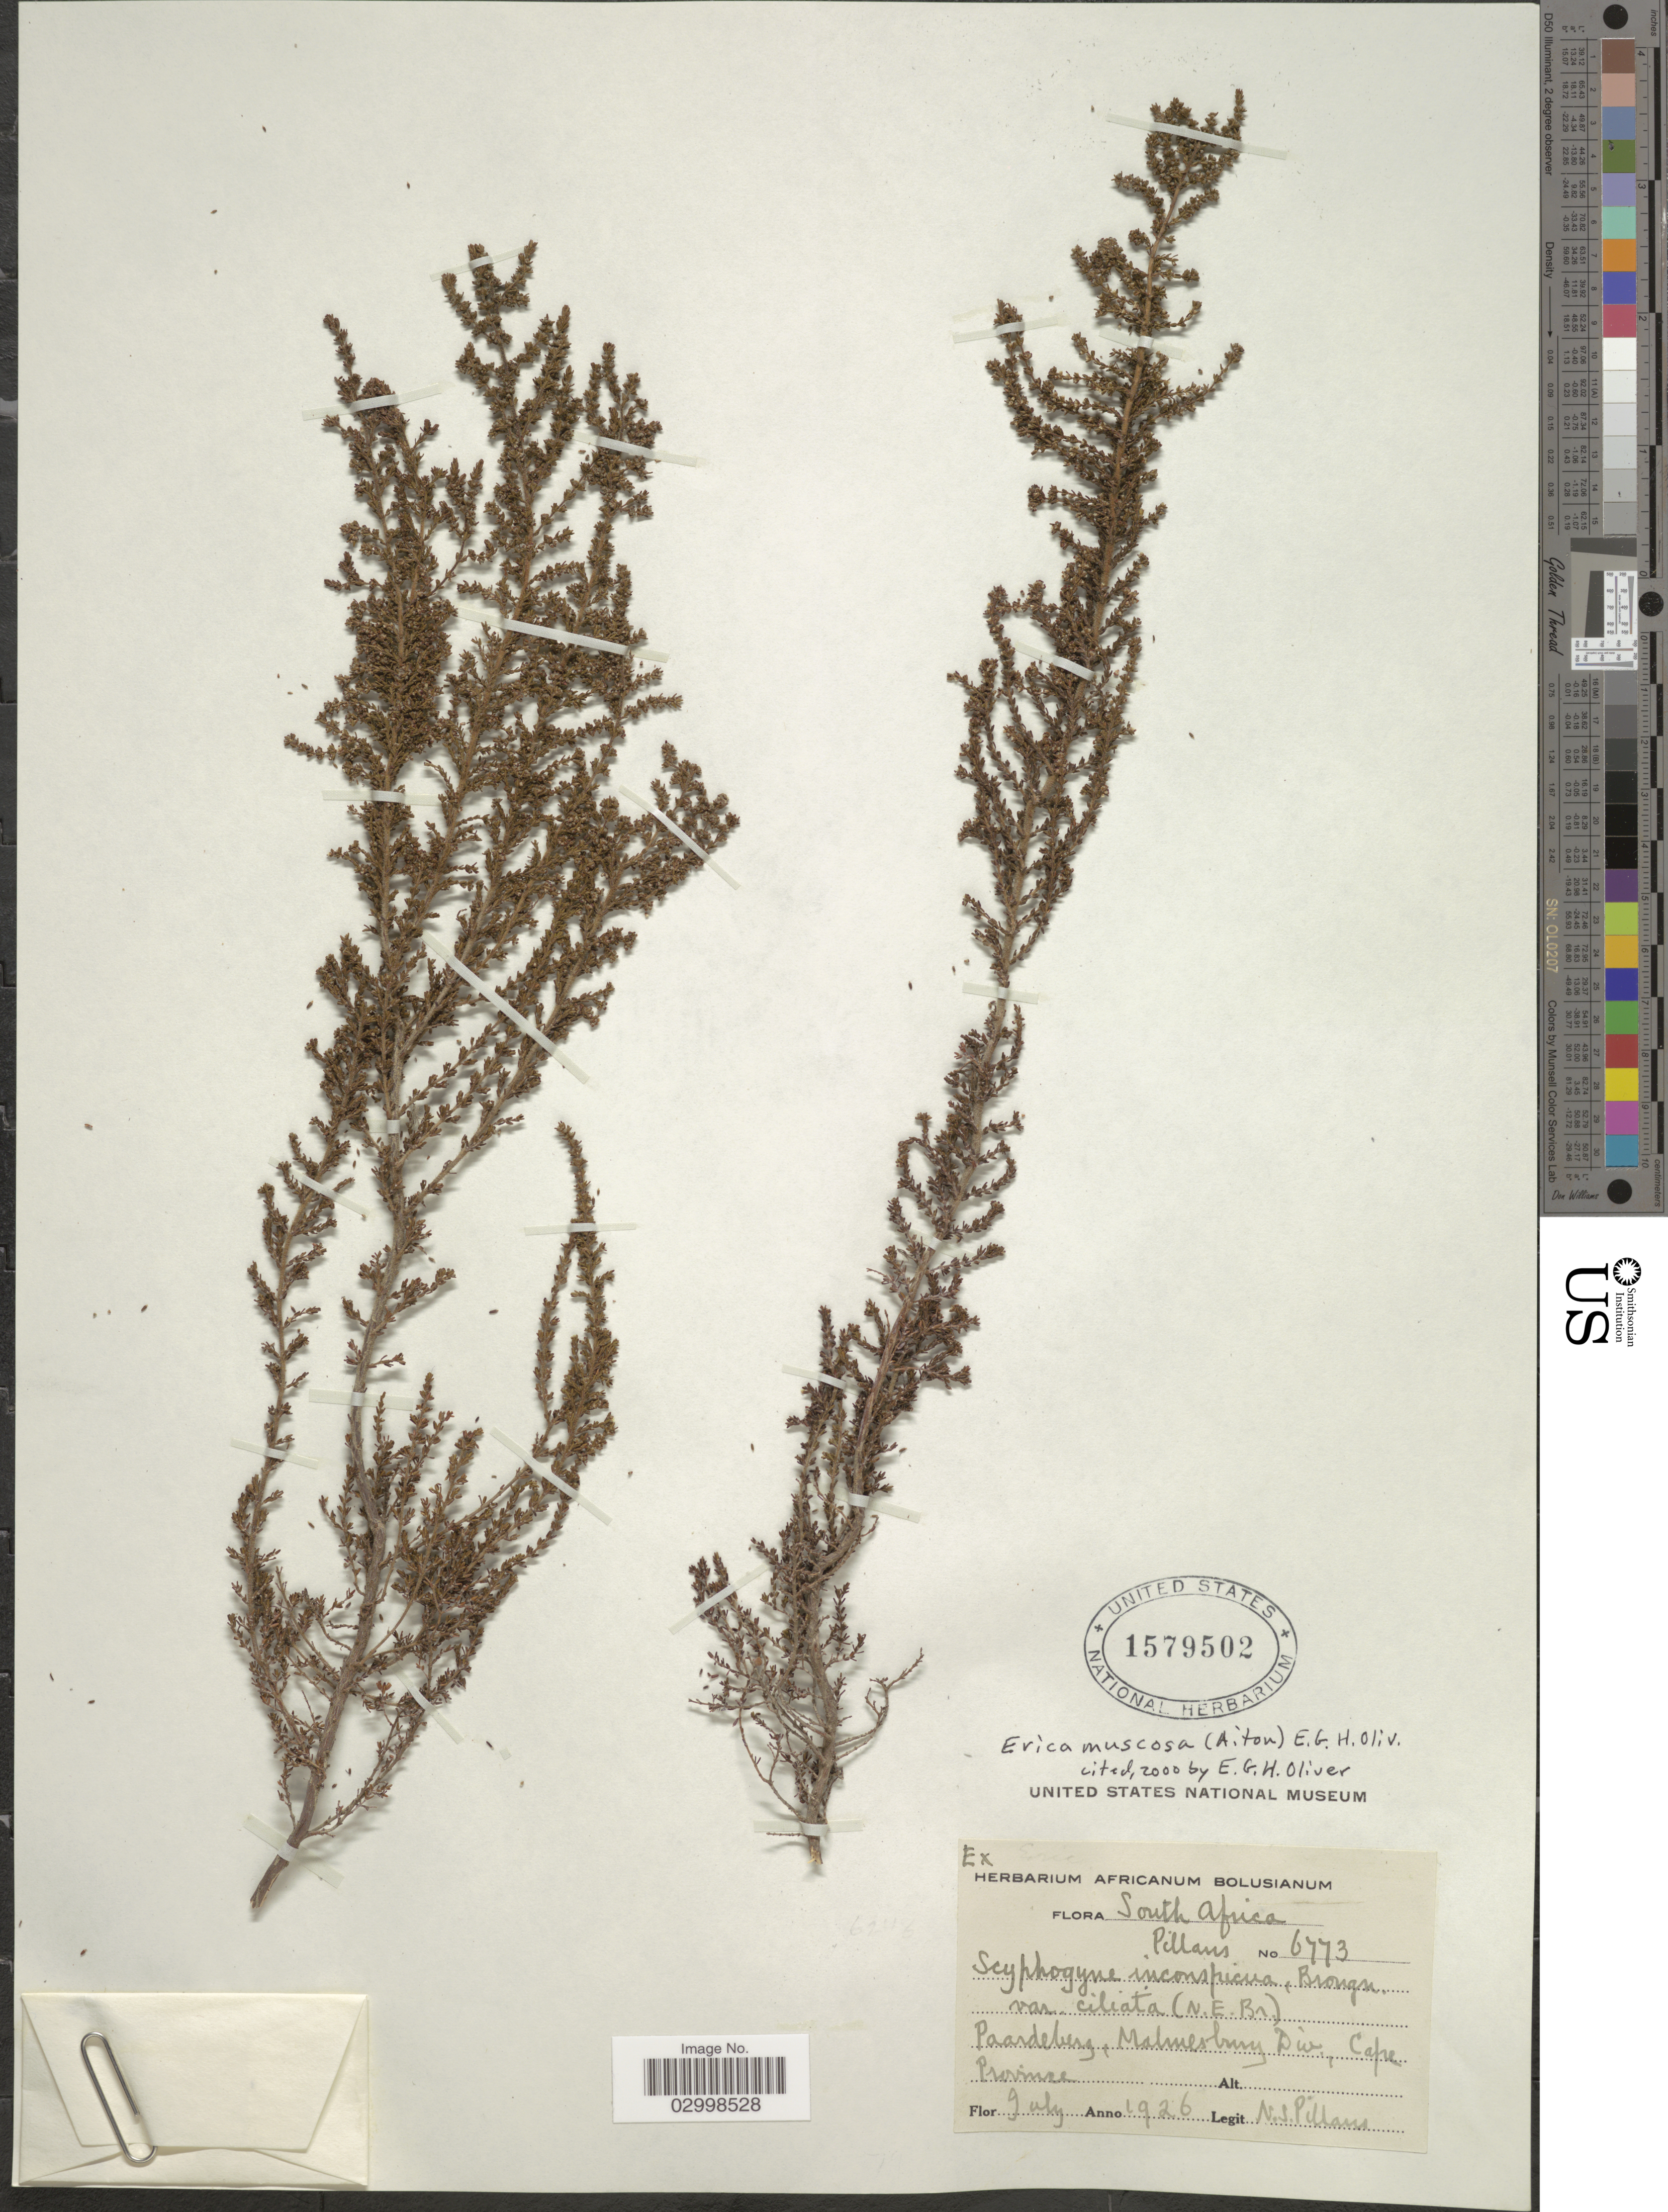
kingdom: Plantae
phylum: Tracheophyta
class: Magnoliopsida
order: Ericales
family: Ericaceae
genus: Erica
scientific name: Erica muscosa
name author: (Aiton) E.G.H. Oliv.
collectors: N. S. Pillans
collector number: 6773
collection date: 1926-07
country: South Africa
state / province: Western Cape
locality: Paardeberg, Malmesbury Div.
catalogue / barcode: US 1579502